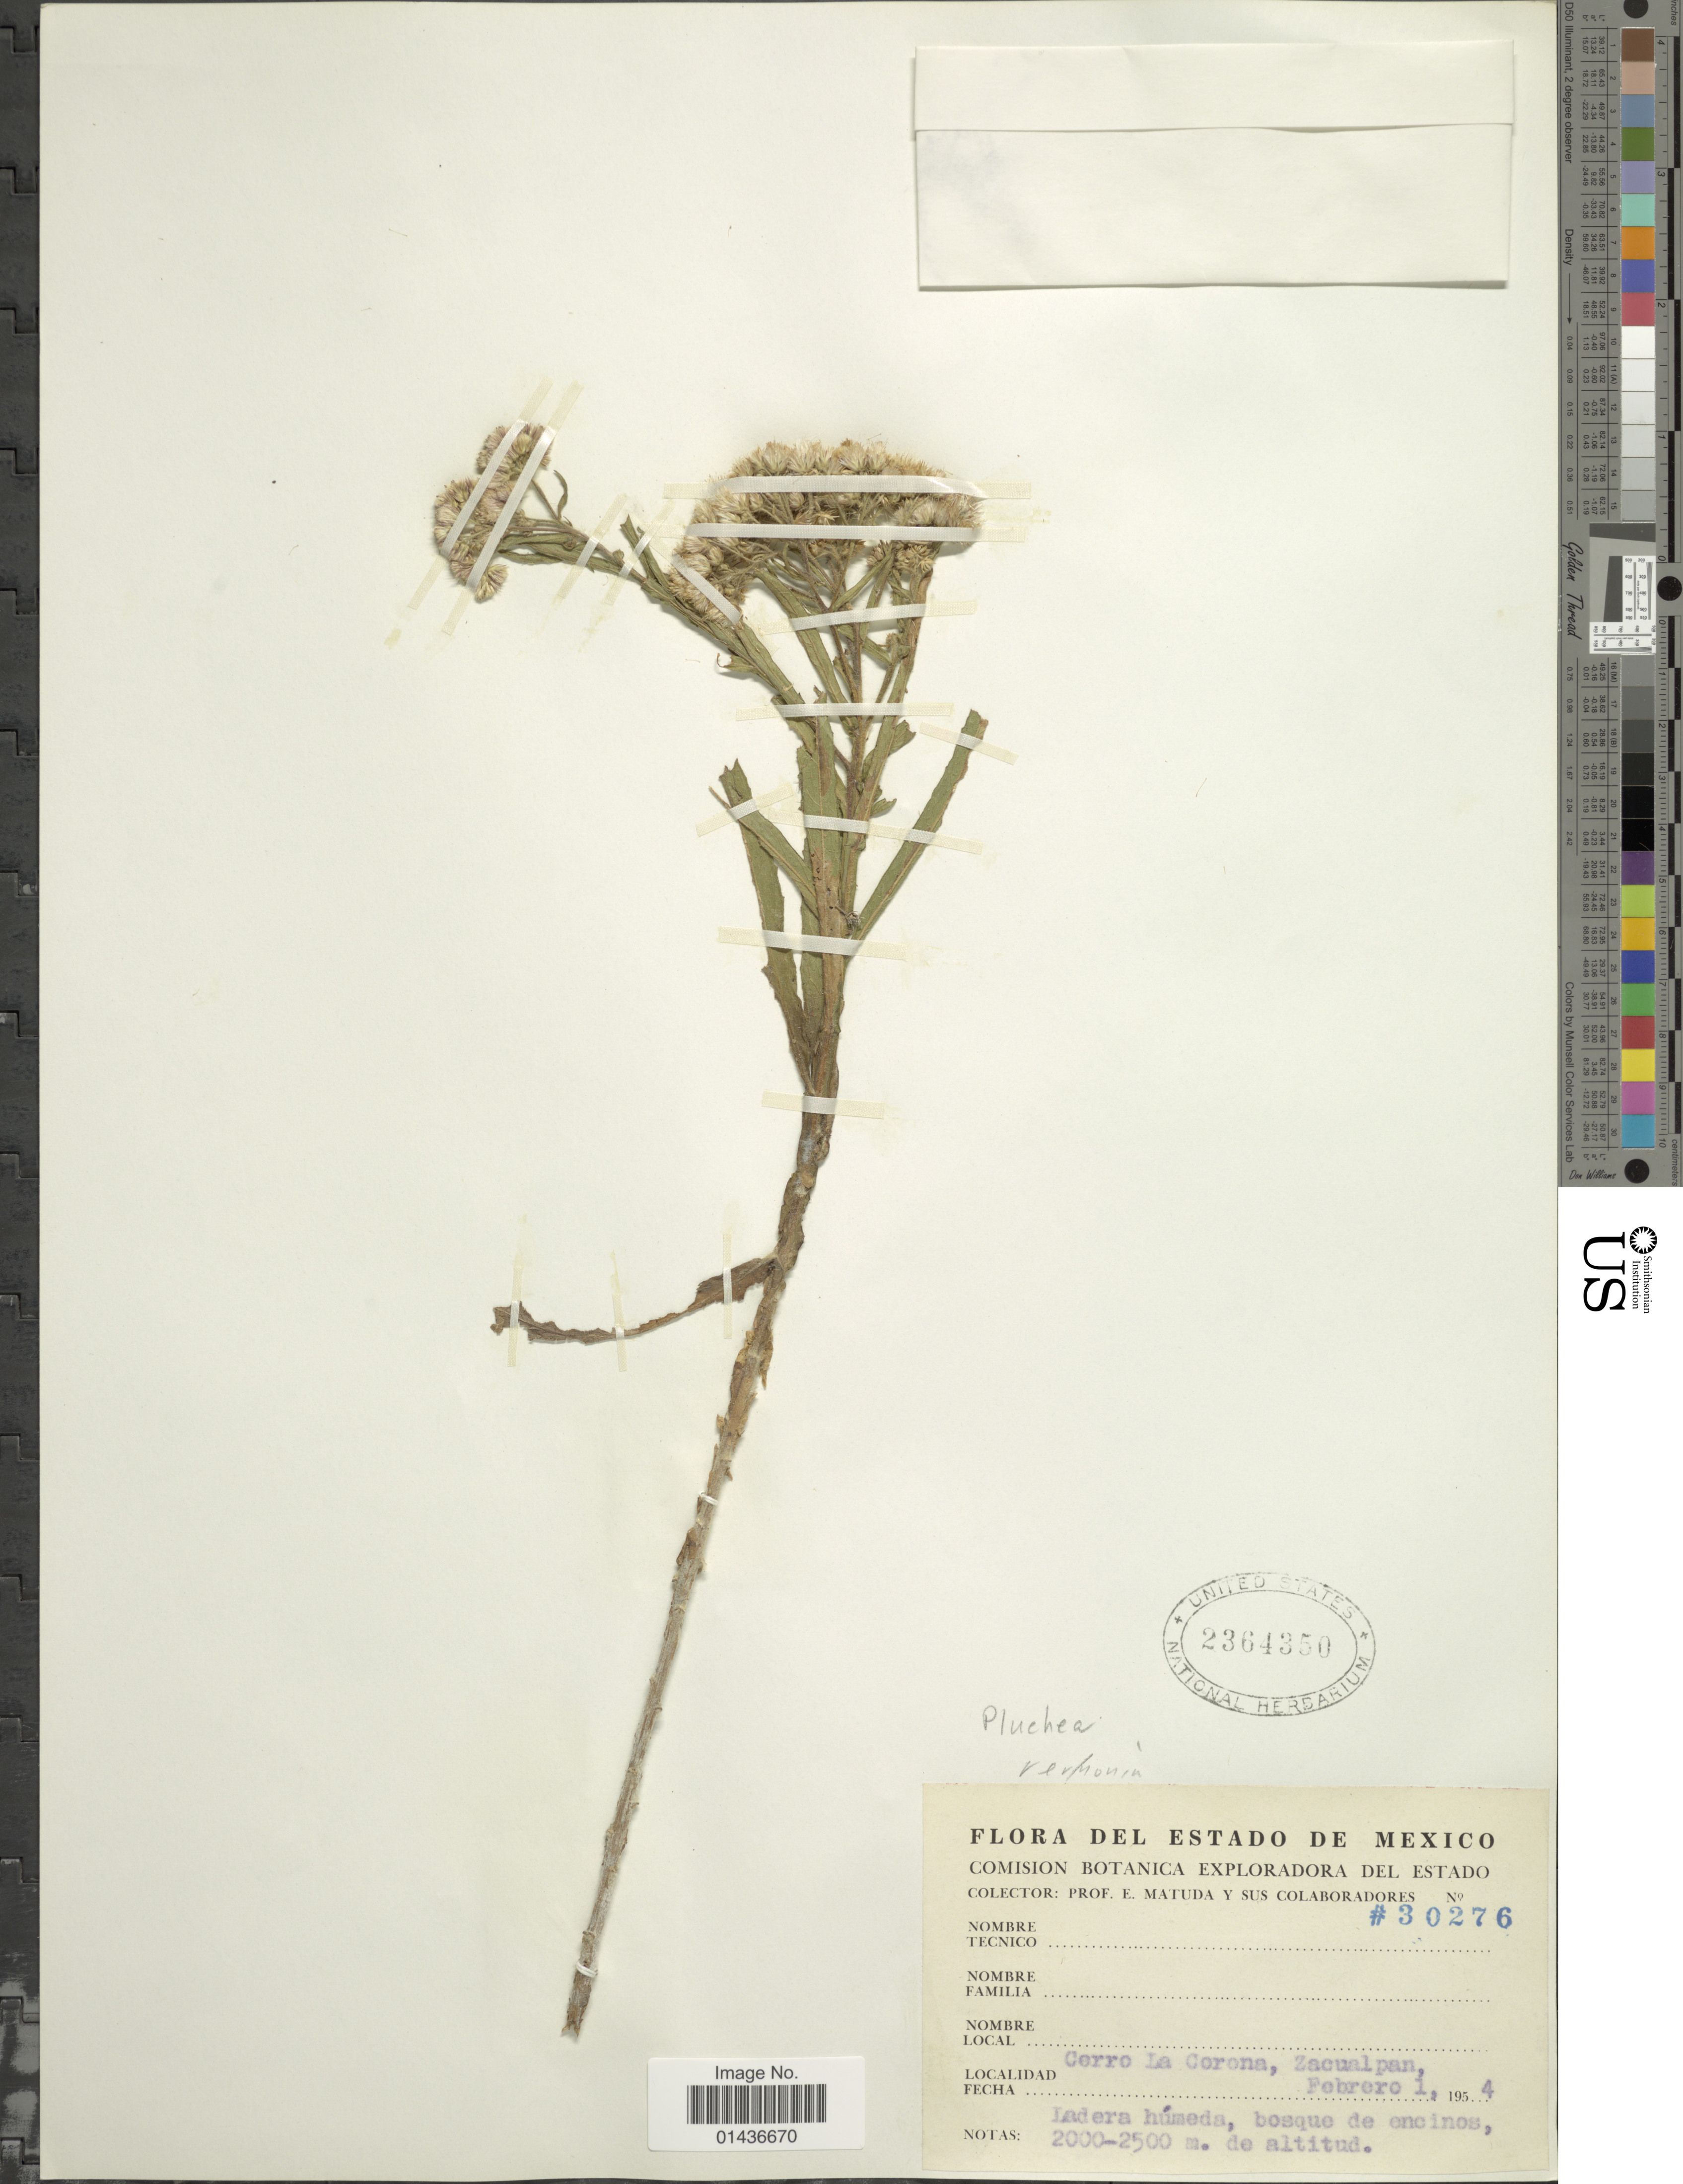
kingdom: Plantae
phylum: Tracheophyta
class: Magnoliopsida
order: Asterales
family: Asteraceae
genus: Pluchea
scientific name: Pluchea sp.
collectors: E. Matuda & et al.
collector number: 30276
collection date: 1954-02-01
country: Mexico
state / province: México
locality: Cerro La Corona, Zacualpan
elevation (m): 2000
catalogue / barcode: US 2364350